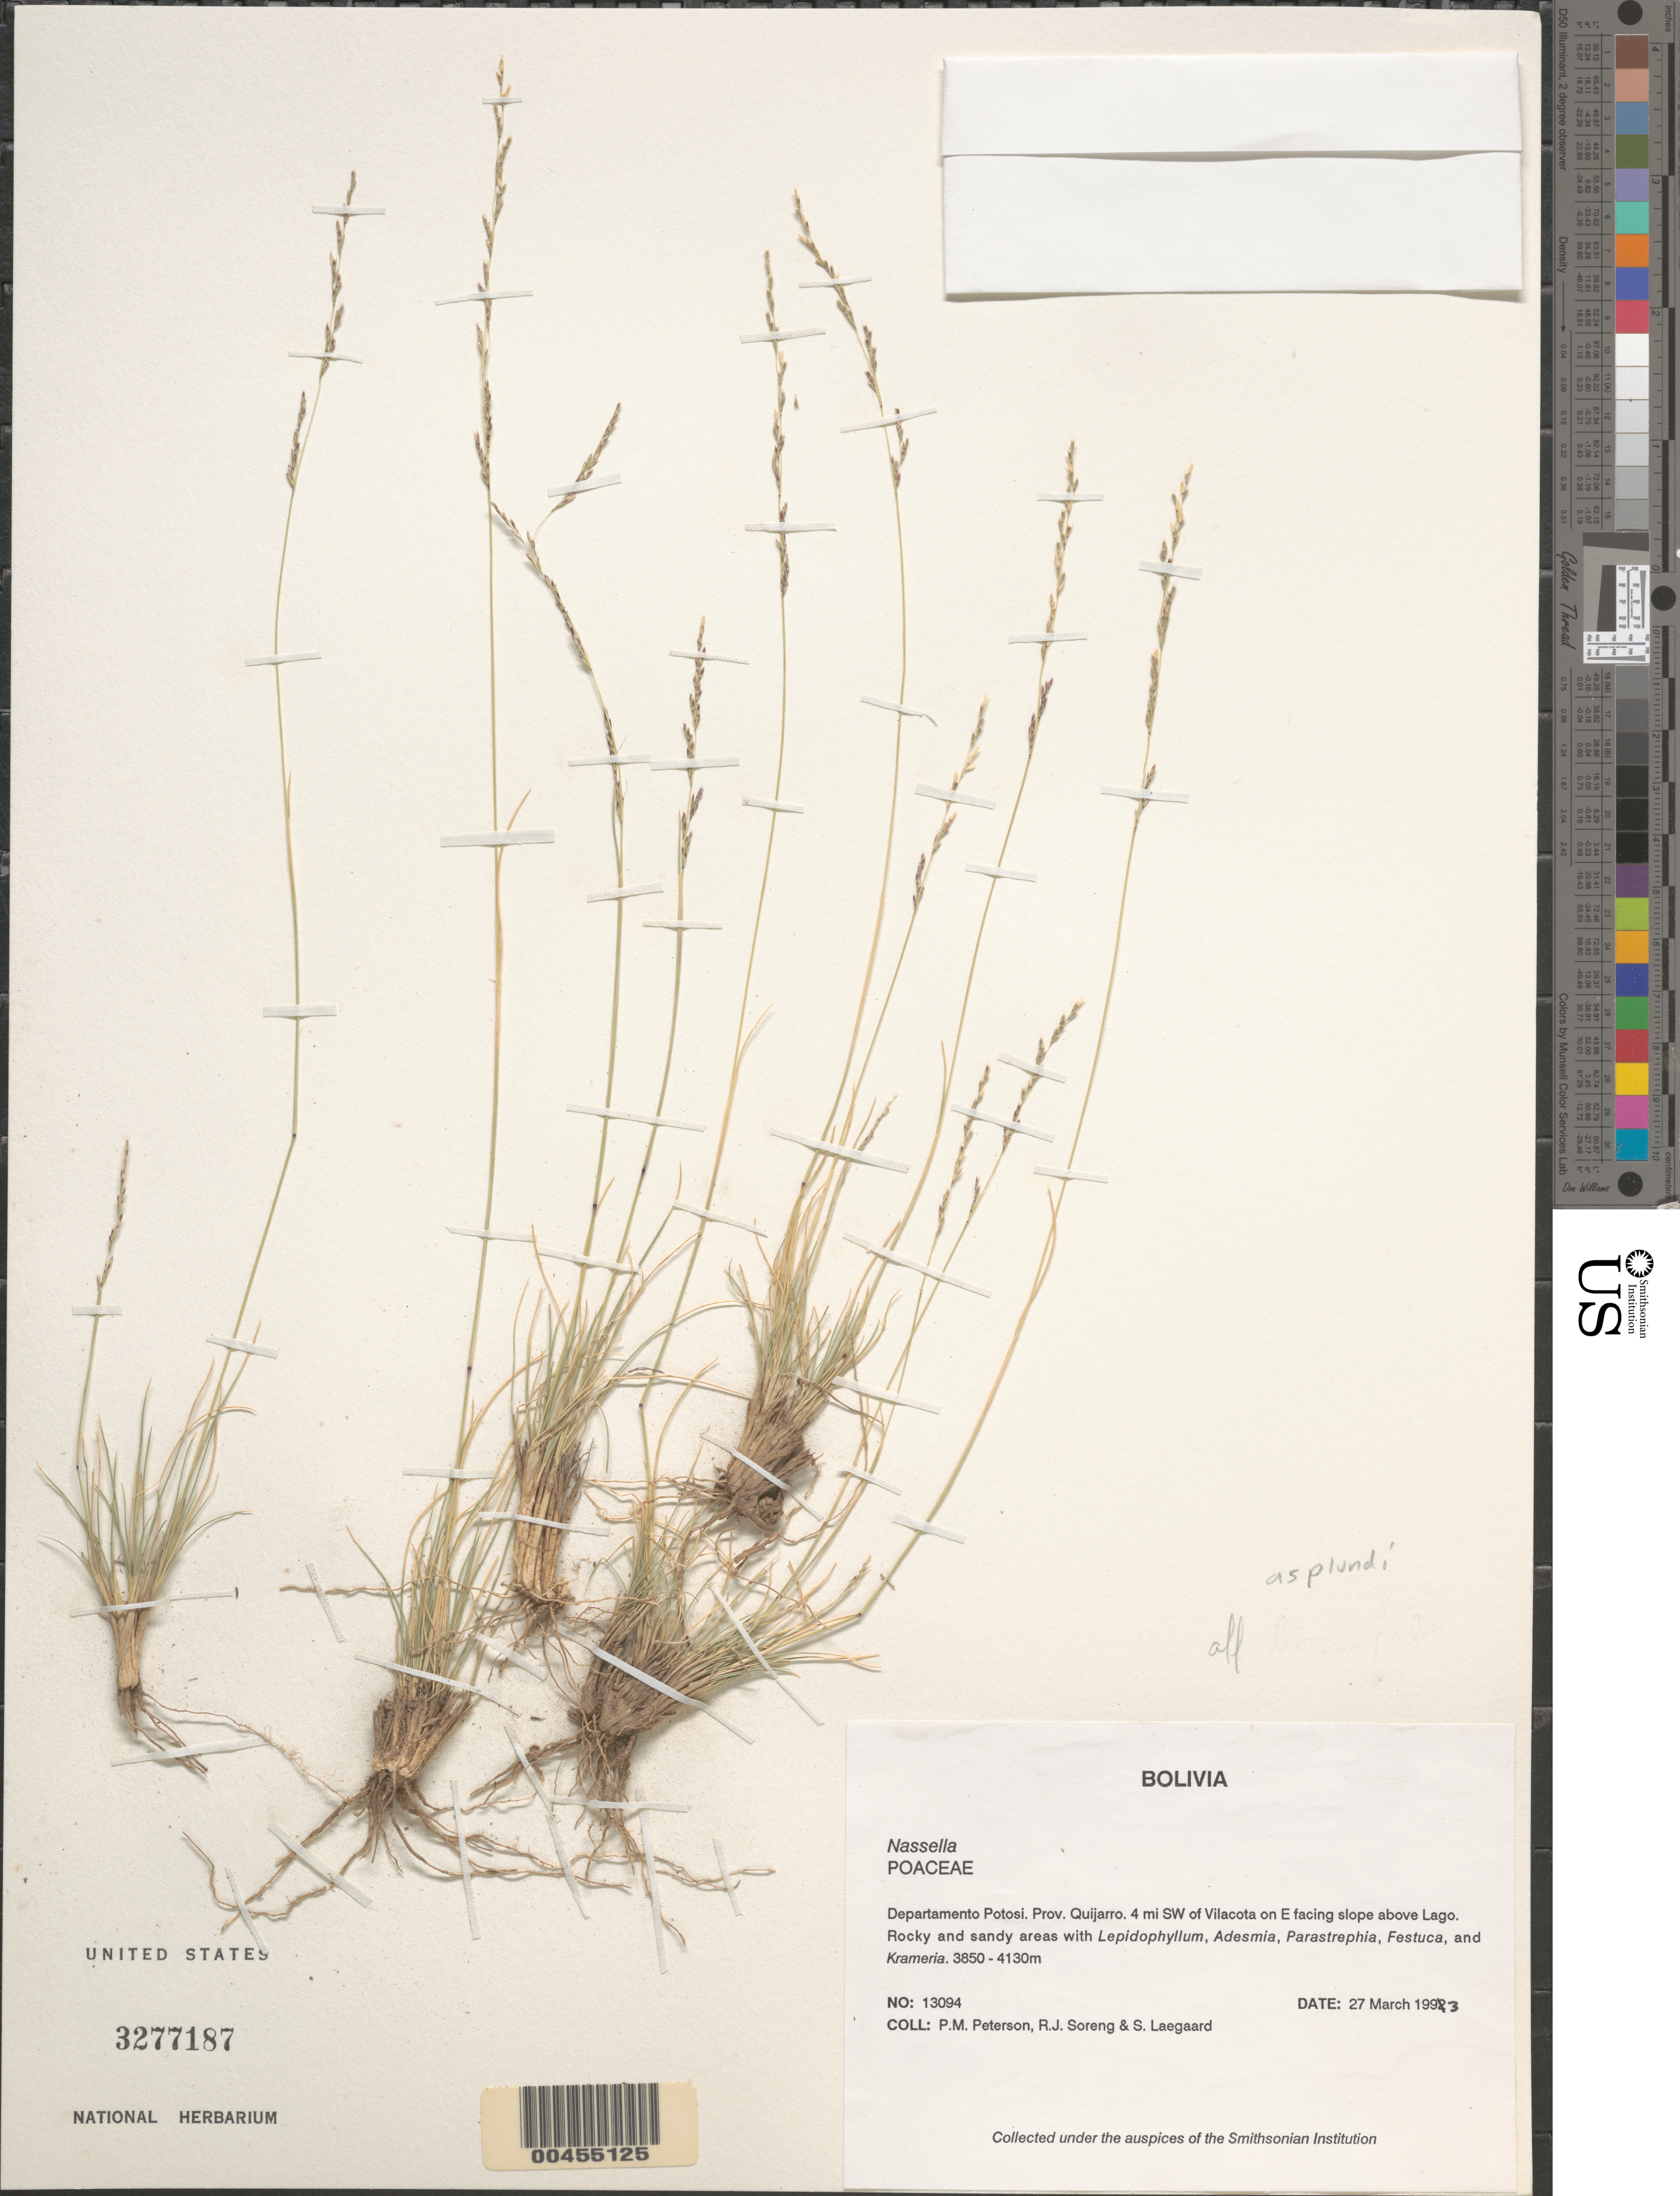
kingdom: Plantae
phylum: Tracheophyta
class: Liliopsida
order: Poales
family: Poaceae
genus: Nassella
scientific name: Nassella sp.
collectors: P. M. Peterson, R. J. Soreng & S. Lægaard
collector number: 13094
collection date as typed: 27 Mar 1992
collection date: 1992-03-27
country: Bolivia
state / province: Potosí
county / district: Quijarro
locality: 4 mi SW of Villa Alota on E facing slope above lago.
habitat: Rocky and sandy areas with Lepidophyllum, Adesmia, Parastrephia, Festuca, and Krameria.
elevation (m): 3850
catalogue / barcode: US 3277187